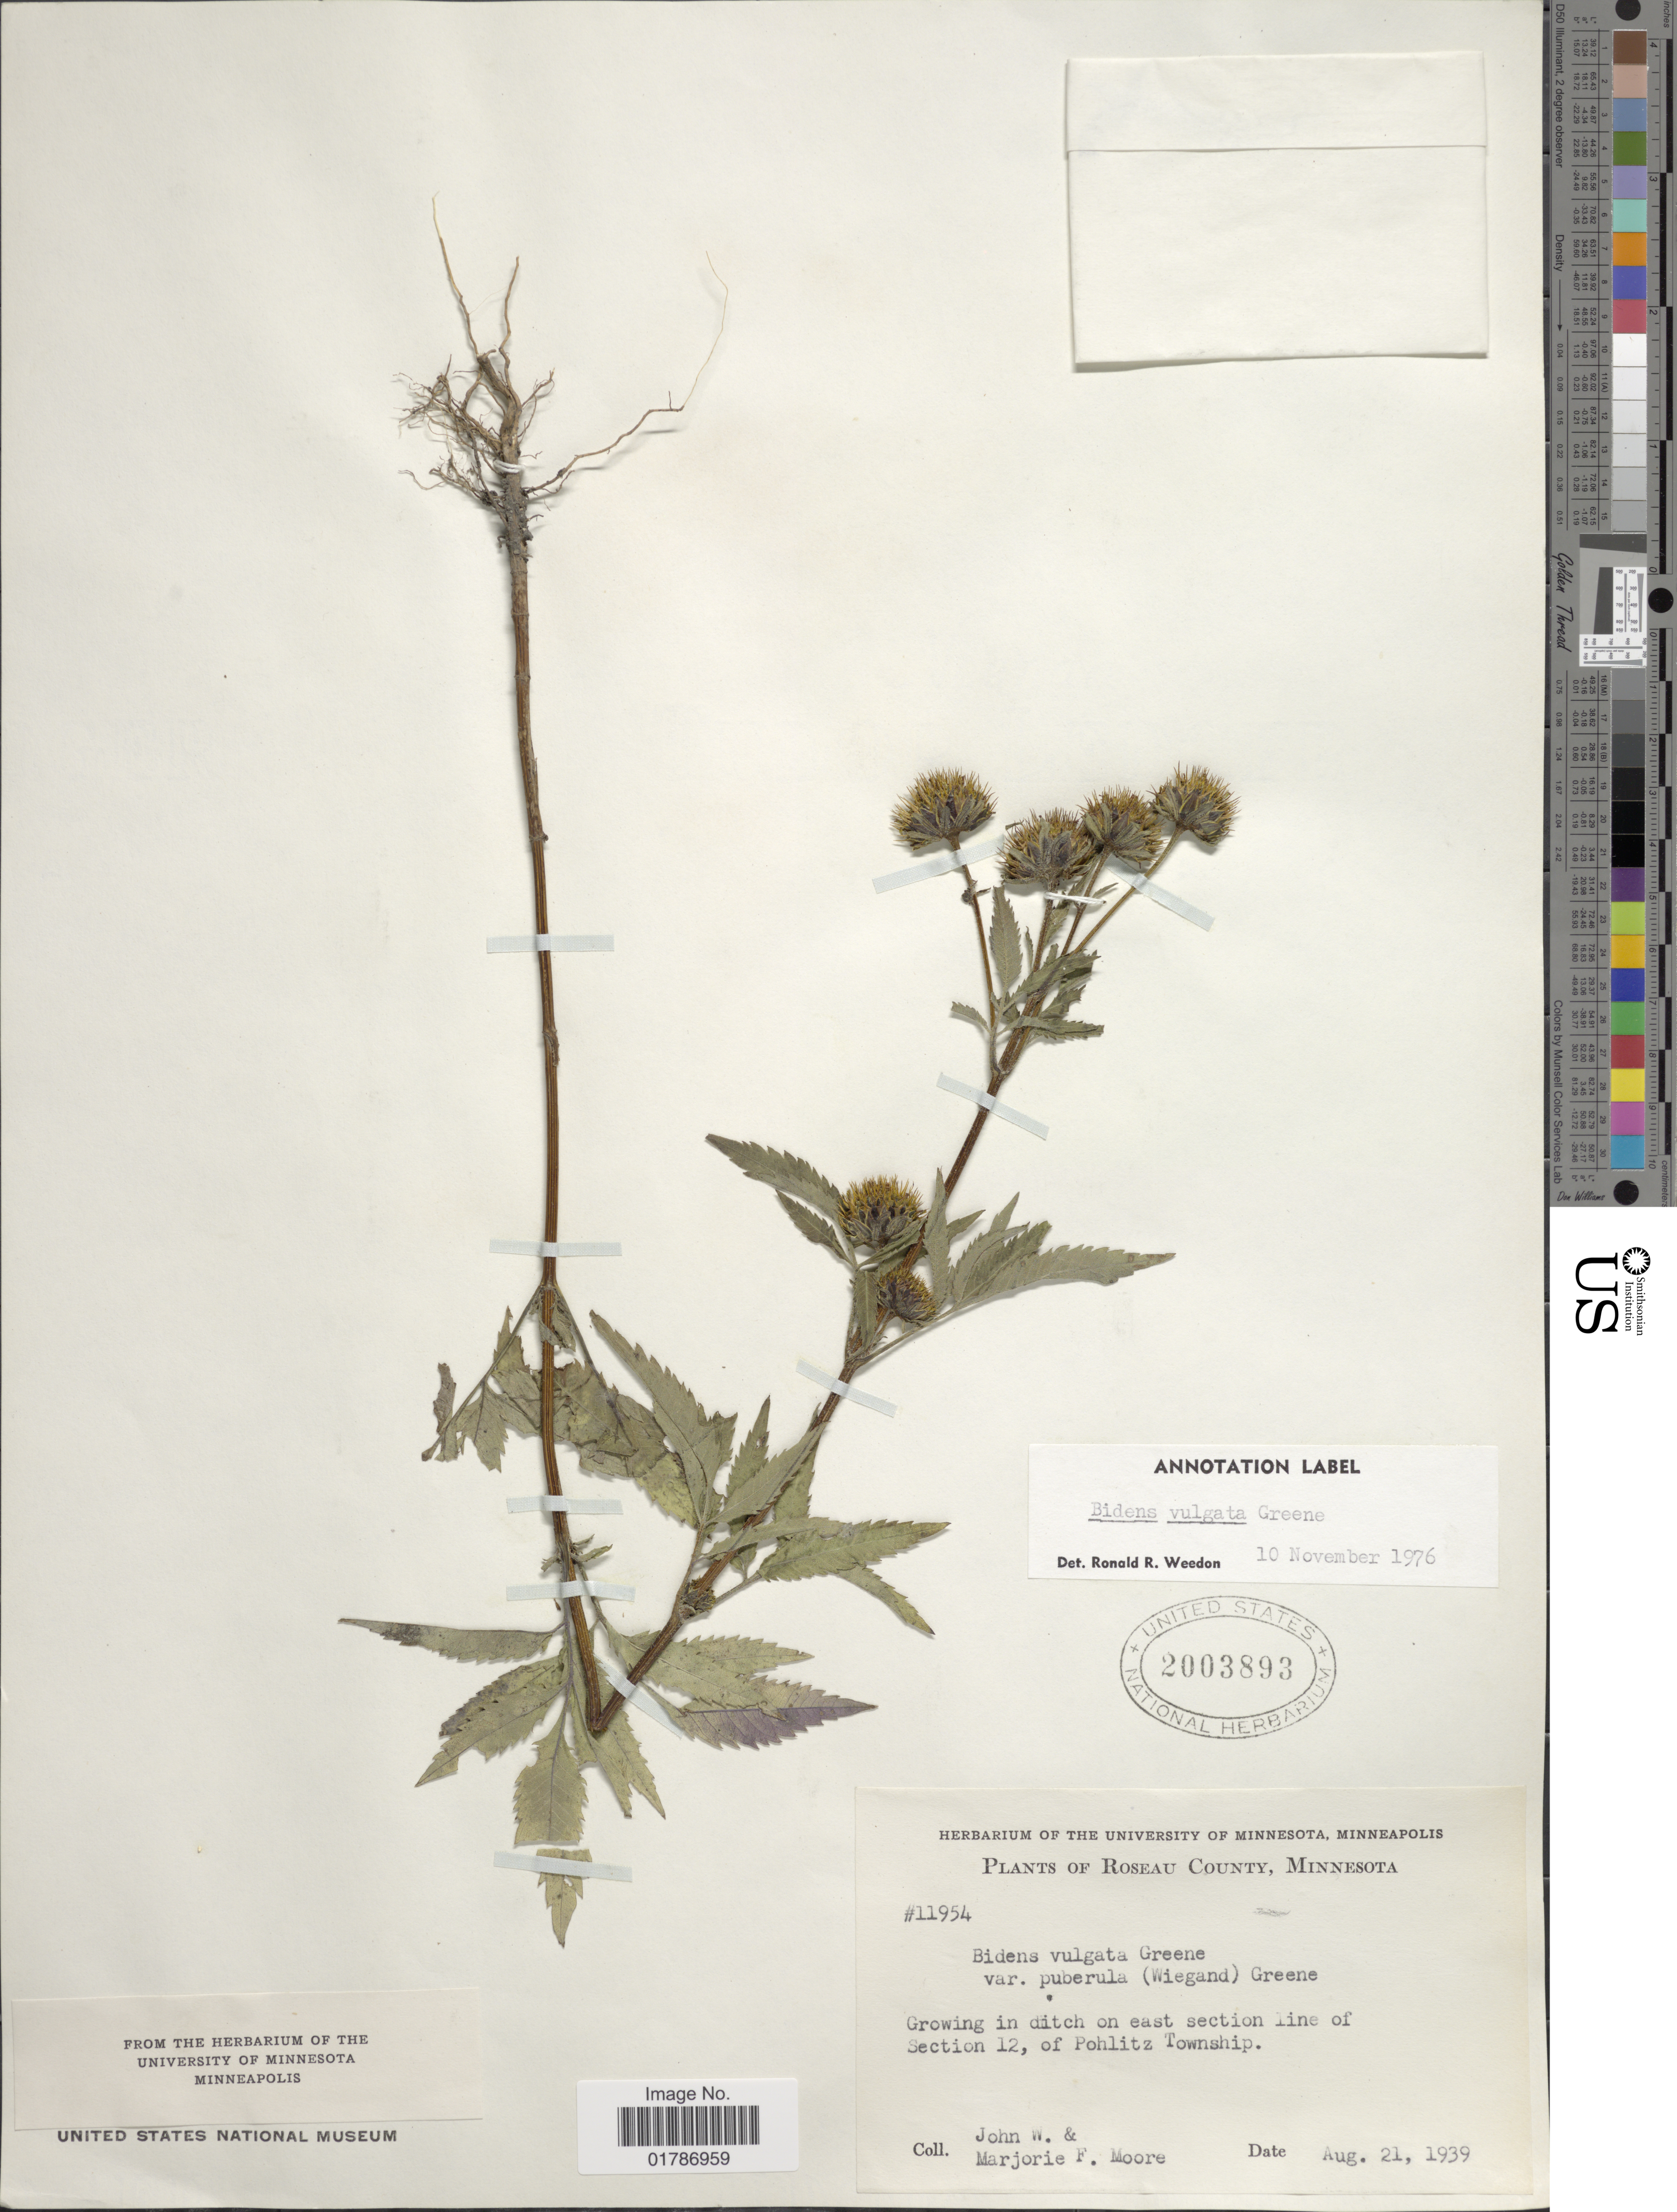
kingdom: Plantae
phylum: Tracheophyta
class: Magnoliopsida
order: Asterales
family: Asteraceae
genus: Bidens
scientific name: Bidens vulgata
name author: Greene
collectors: J. Moore & M. F. Moore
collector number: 11954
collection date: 1939-08-21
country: United States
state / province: Minnesota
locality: Roseau County, Minnesota, Growing in ditch on east section line of Section 12, of Pohlitz Township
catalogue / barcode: US 2003893